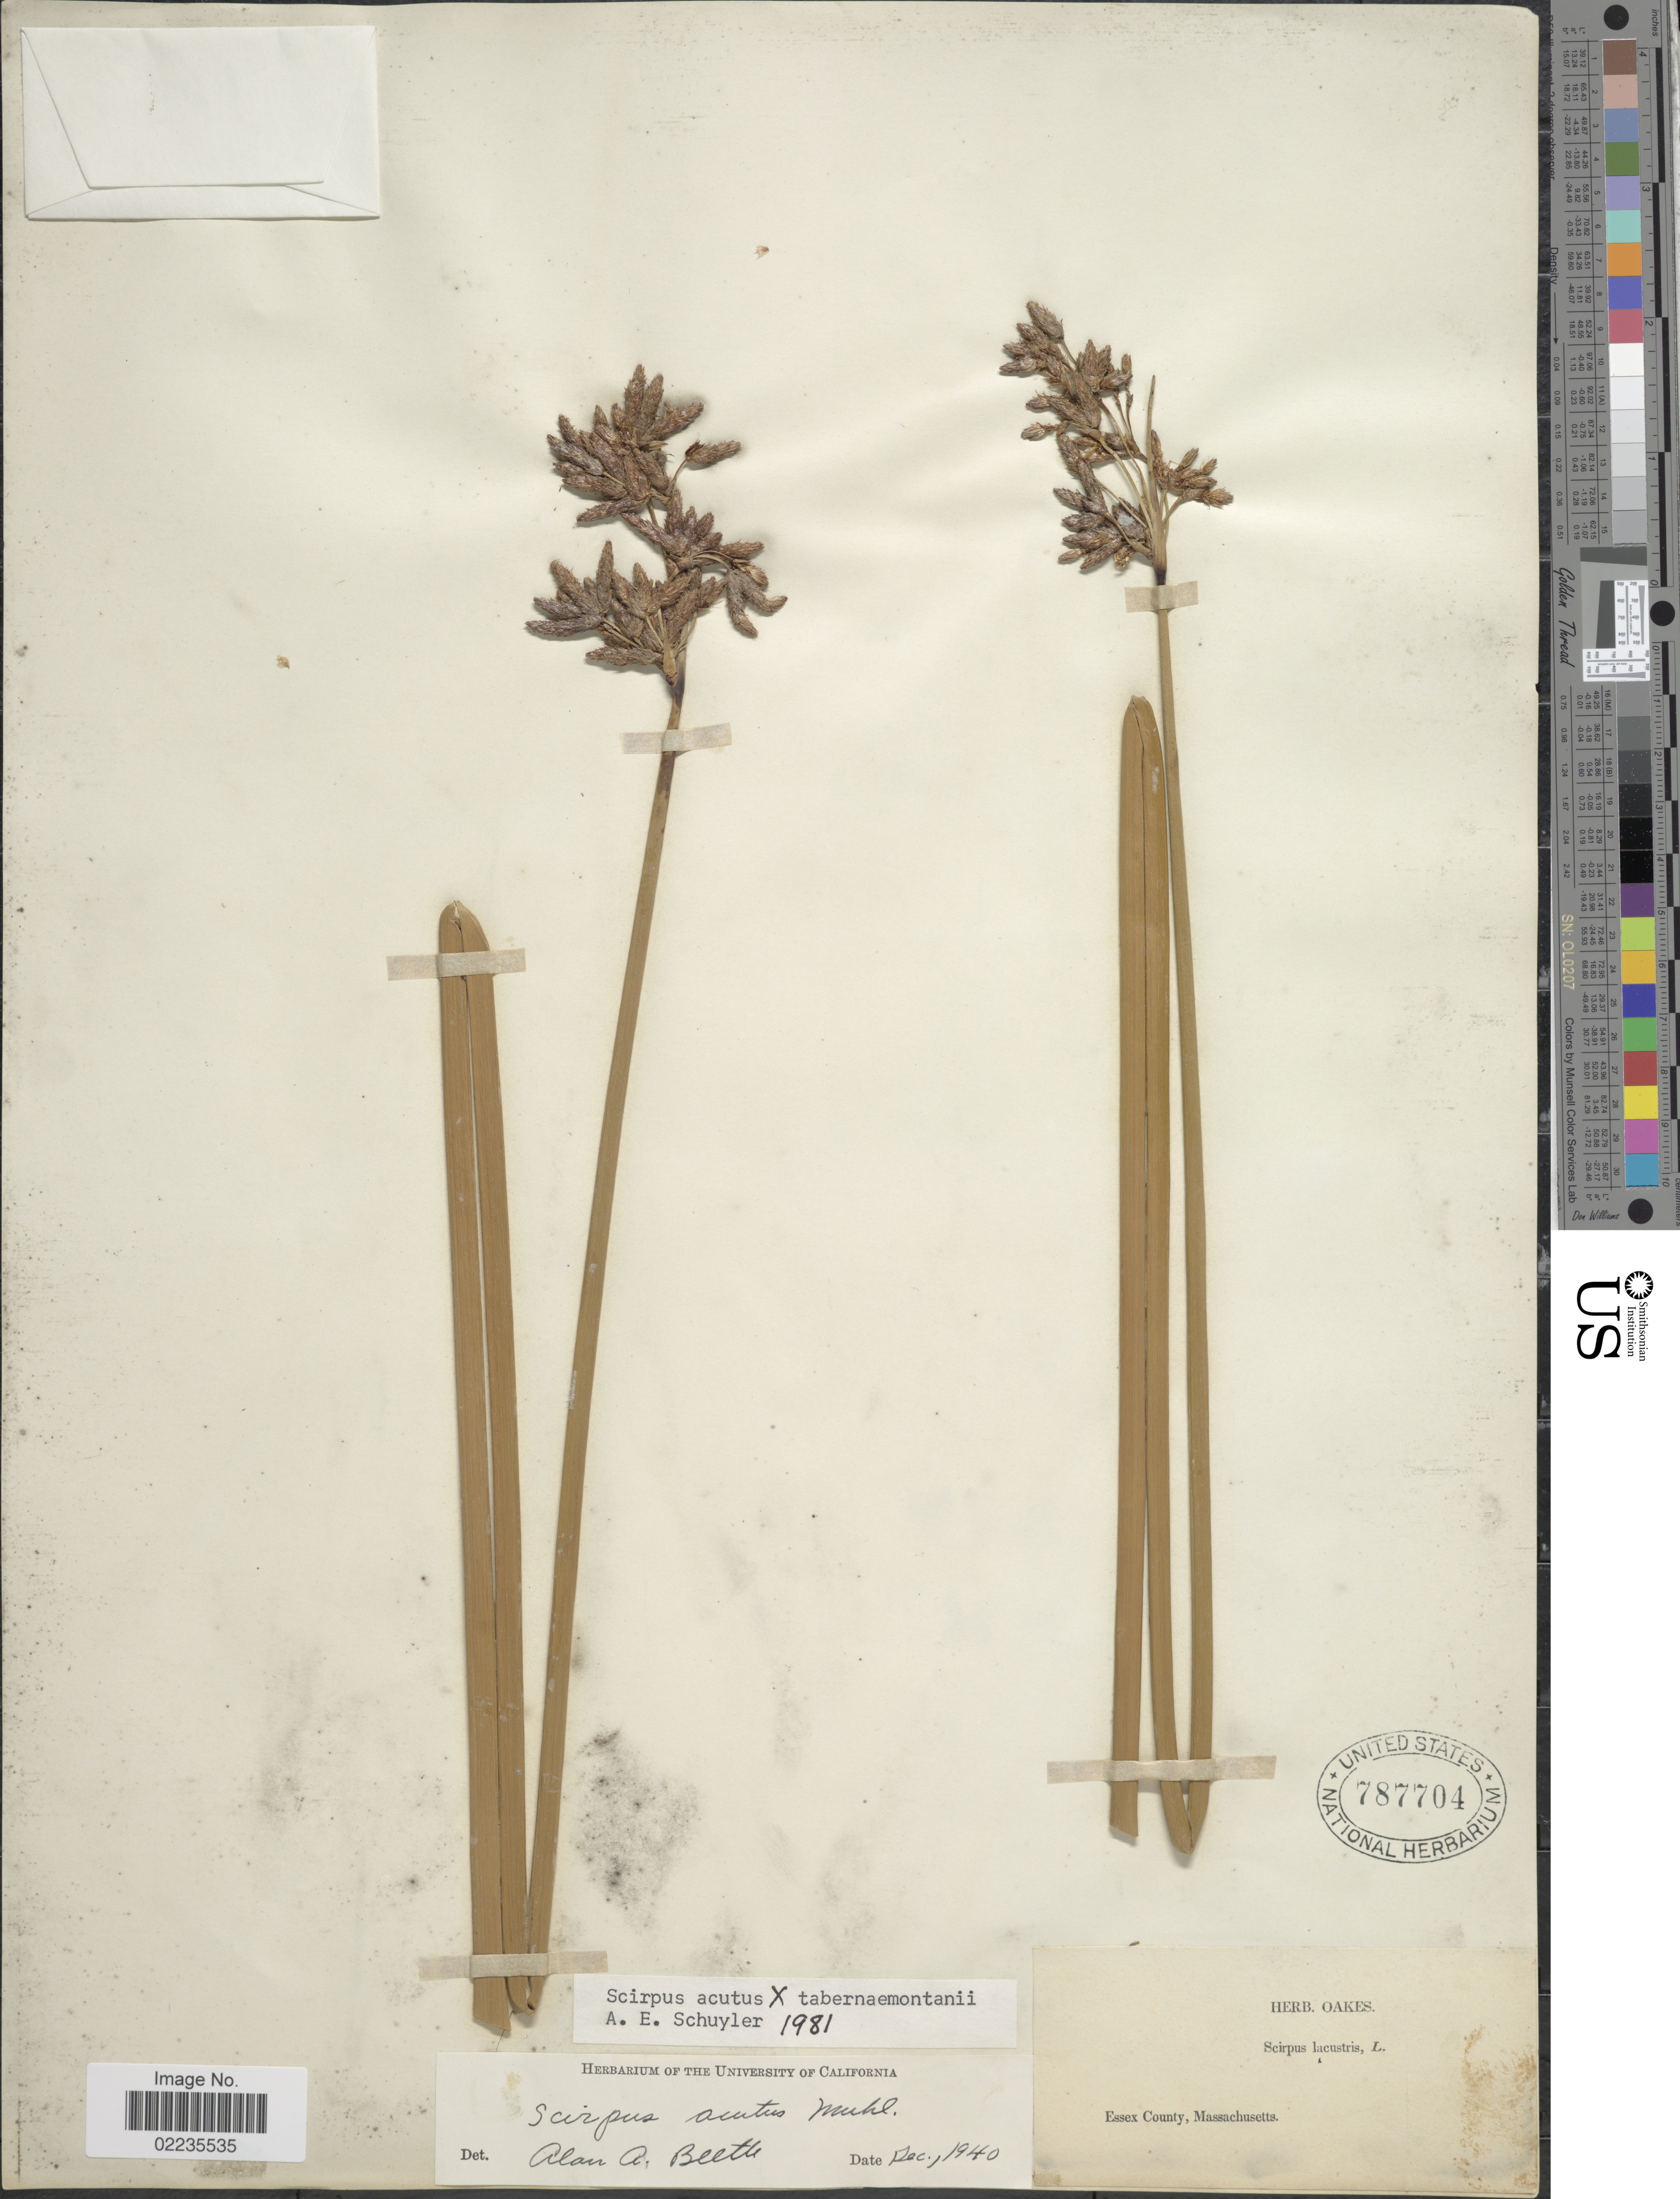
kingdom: Plantae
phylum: Tracheophyta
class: Liliopsida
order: Poales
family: Cyperaceae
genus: Schoenoplectus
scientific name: Schoenoplectus acutus x S. tabernaemontani (C.C. Gmel.) Palla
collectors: ex herb. Oakes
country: United States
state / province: Massachusetts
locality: Essex County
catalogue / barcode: US 787704